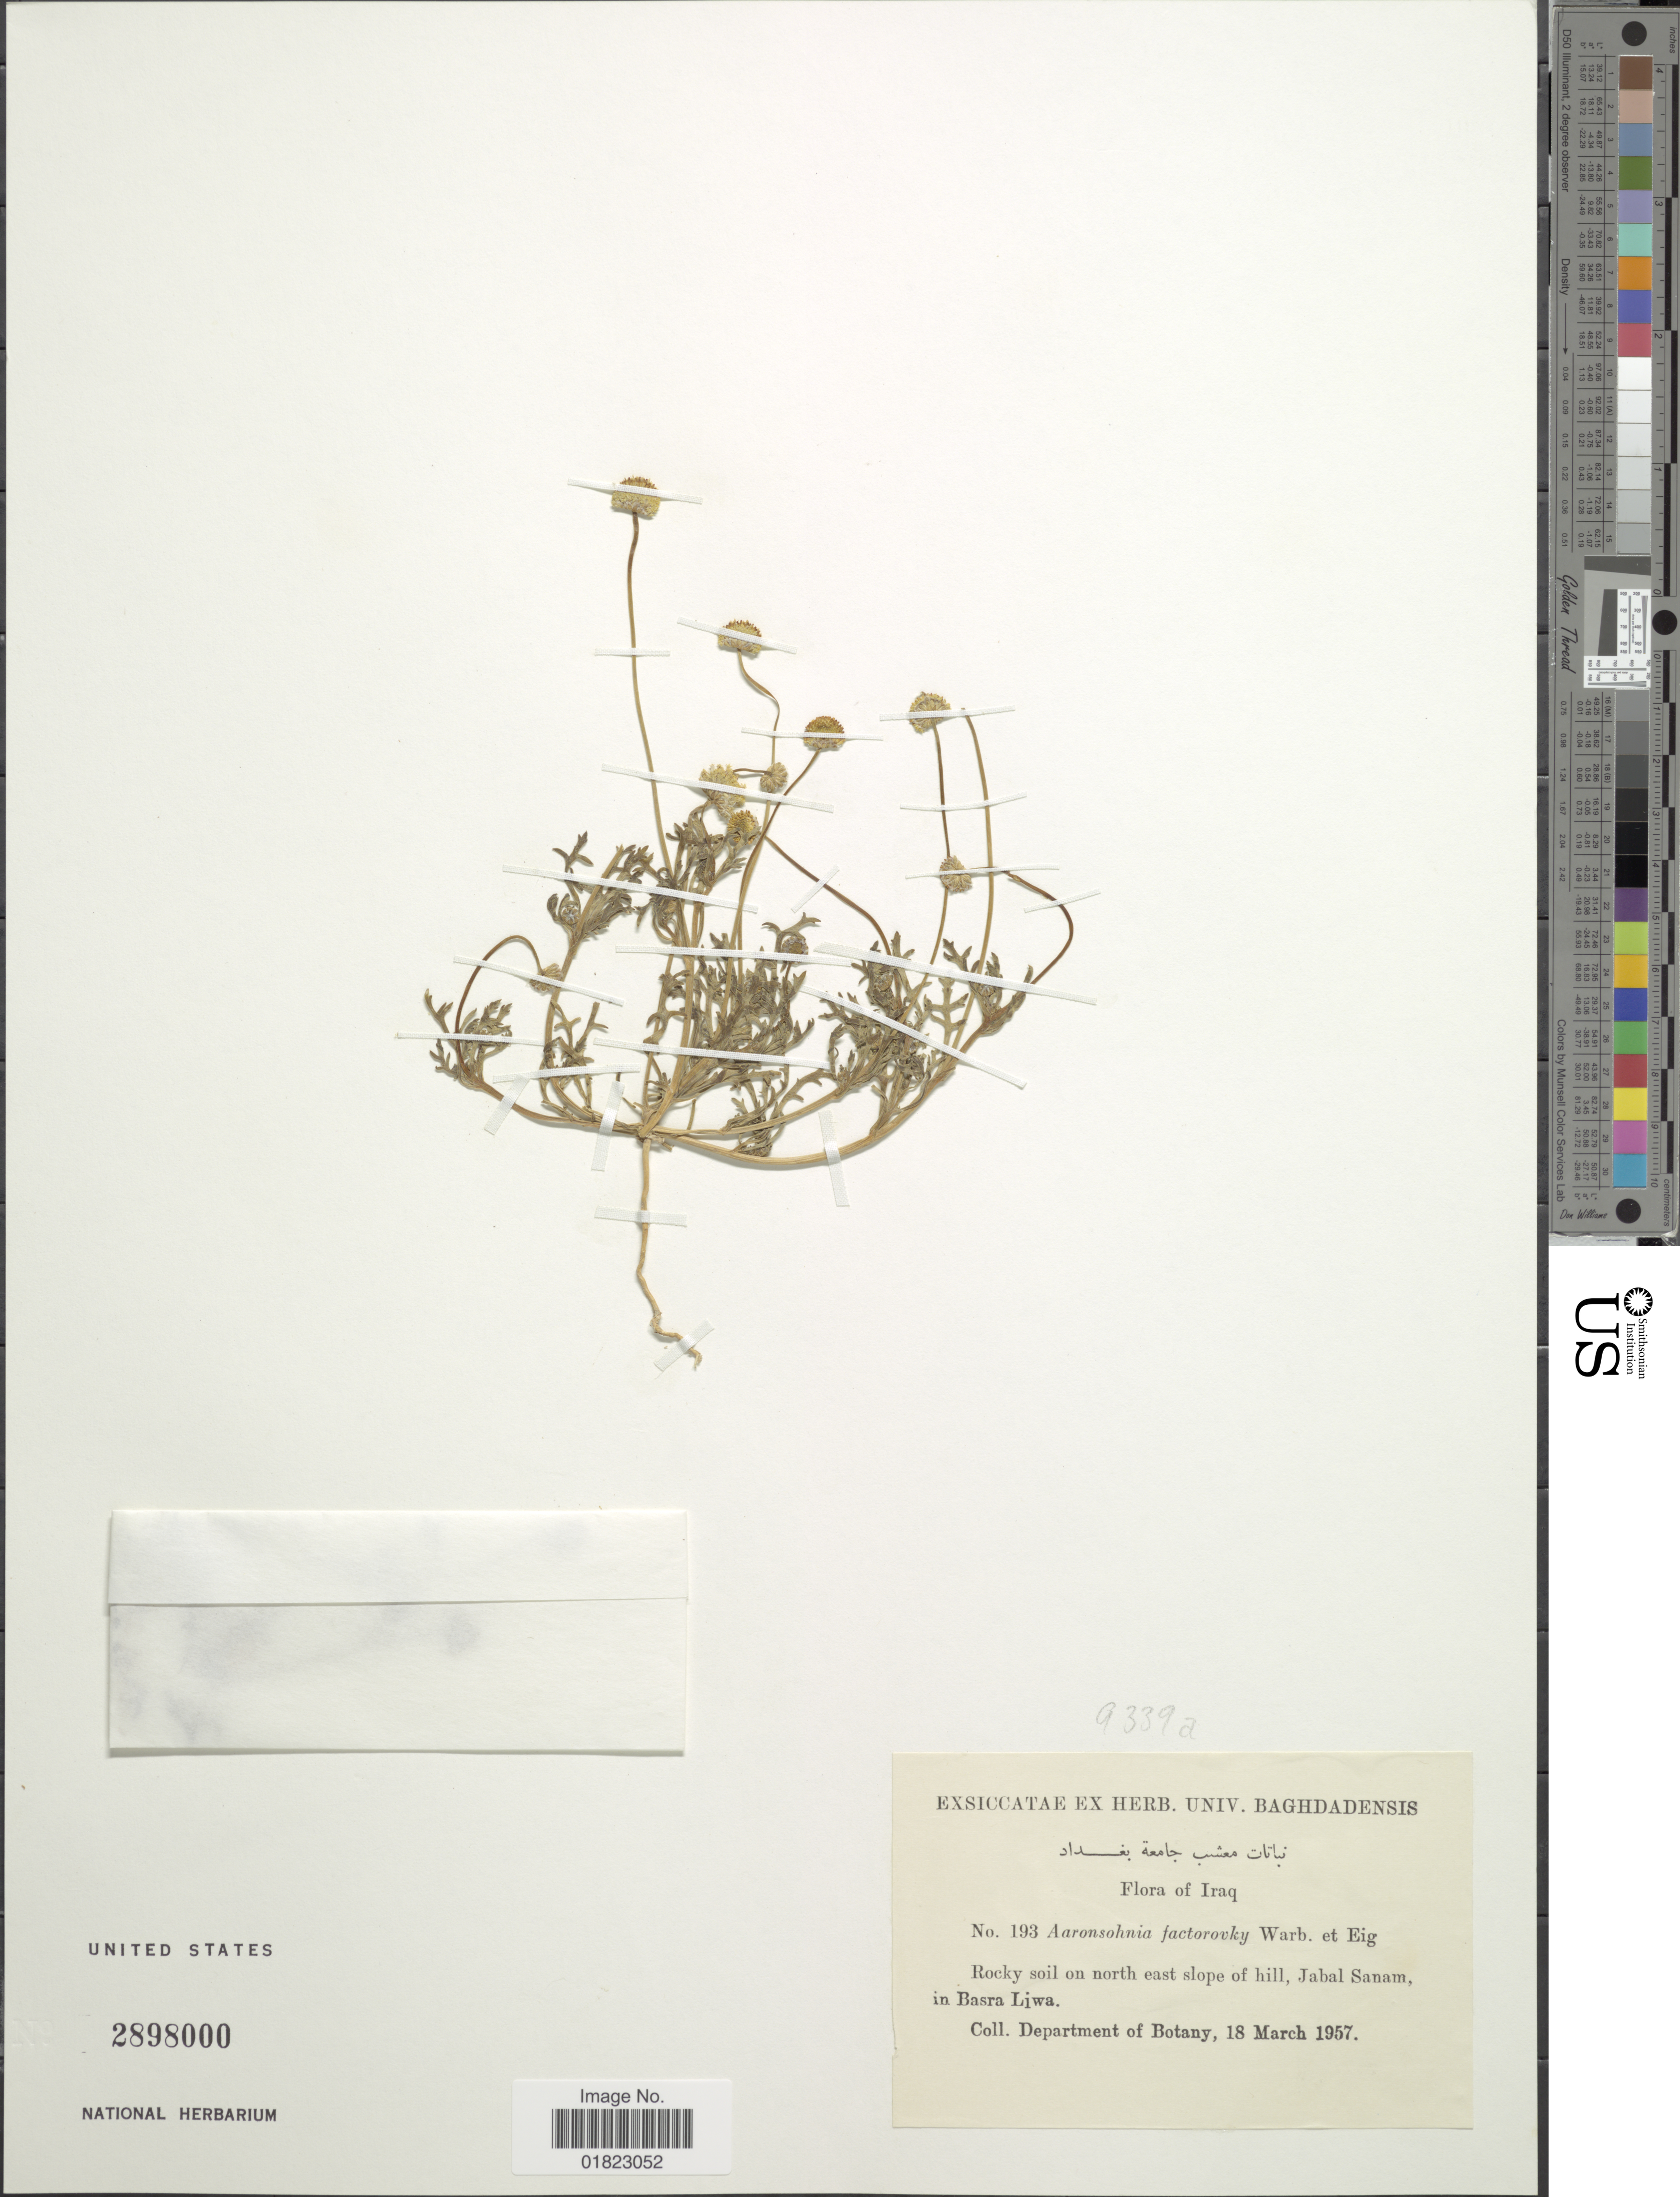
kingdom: Plantae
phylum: Tracheophyta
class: Magnoliopsida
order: Asterales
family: Asteraceae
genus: Aaronsohnia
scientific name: Aaronsohnia factorovskyi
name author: Warb. & Eig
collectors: Department of Botany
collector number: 193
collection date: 1957-03-18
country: Iraq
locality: Rocky soil on north east slope of hill, Jabal Sanam, Is Basra Liwa.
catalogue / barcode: US 2898000